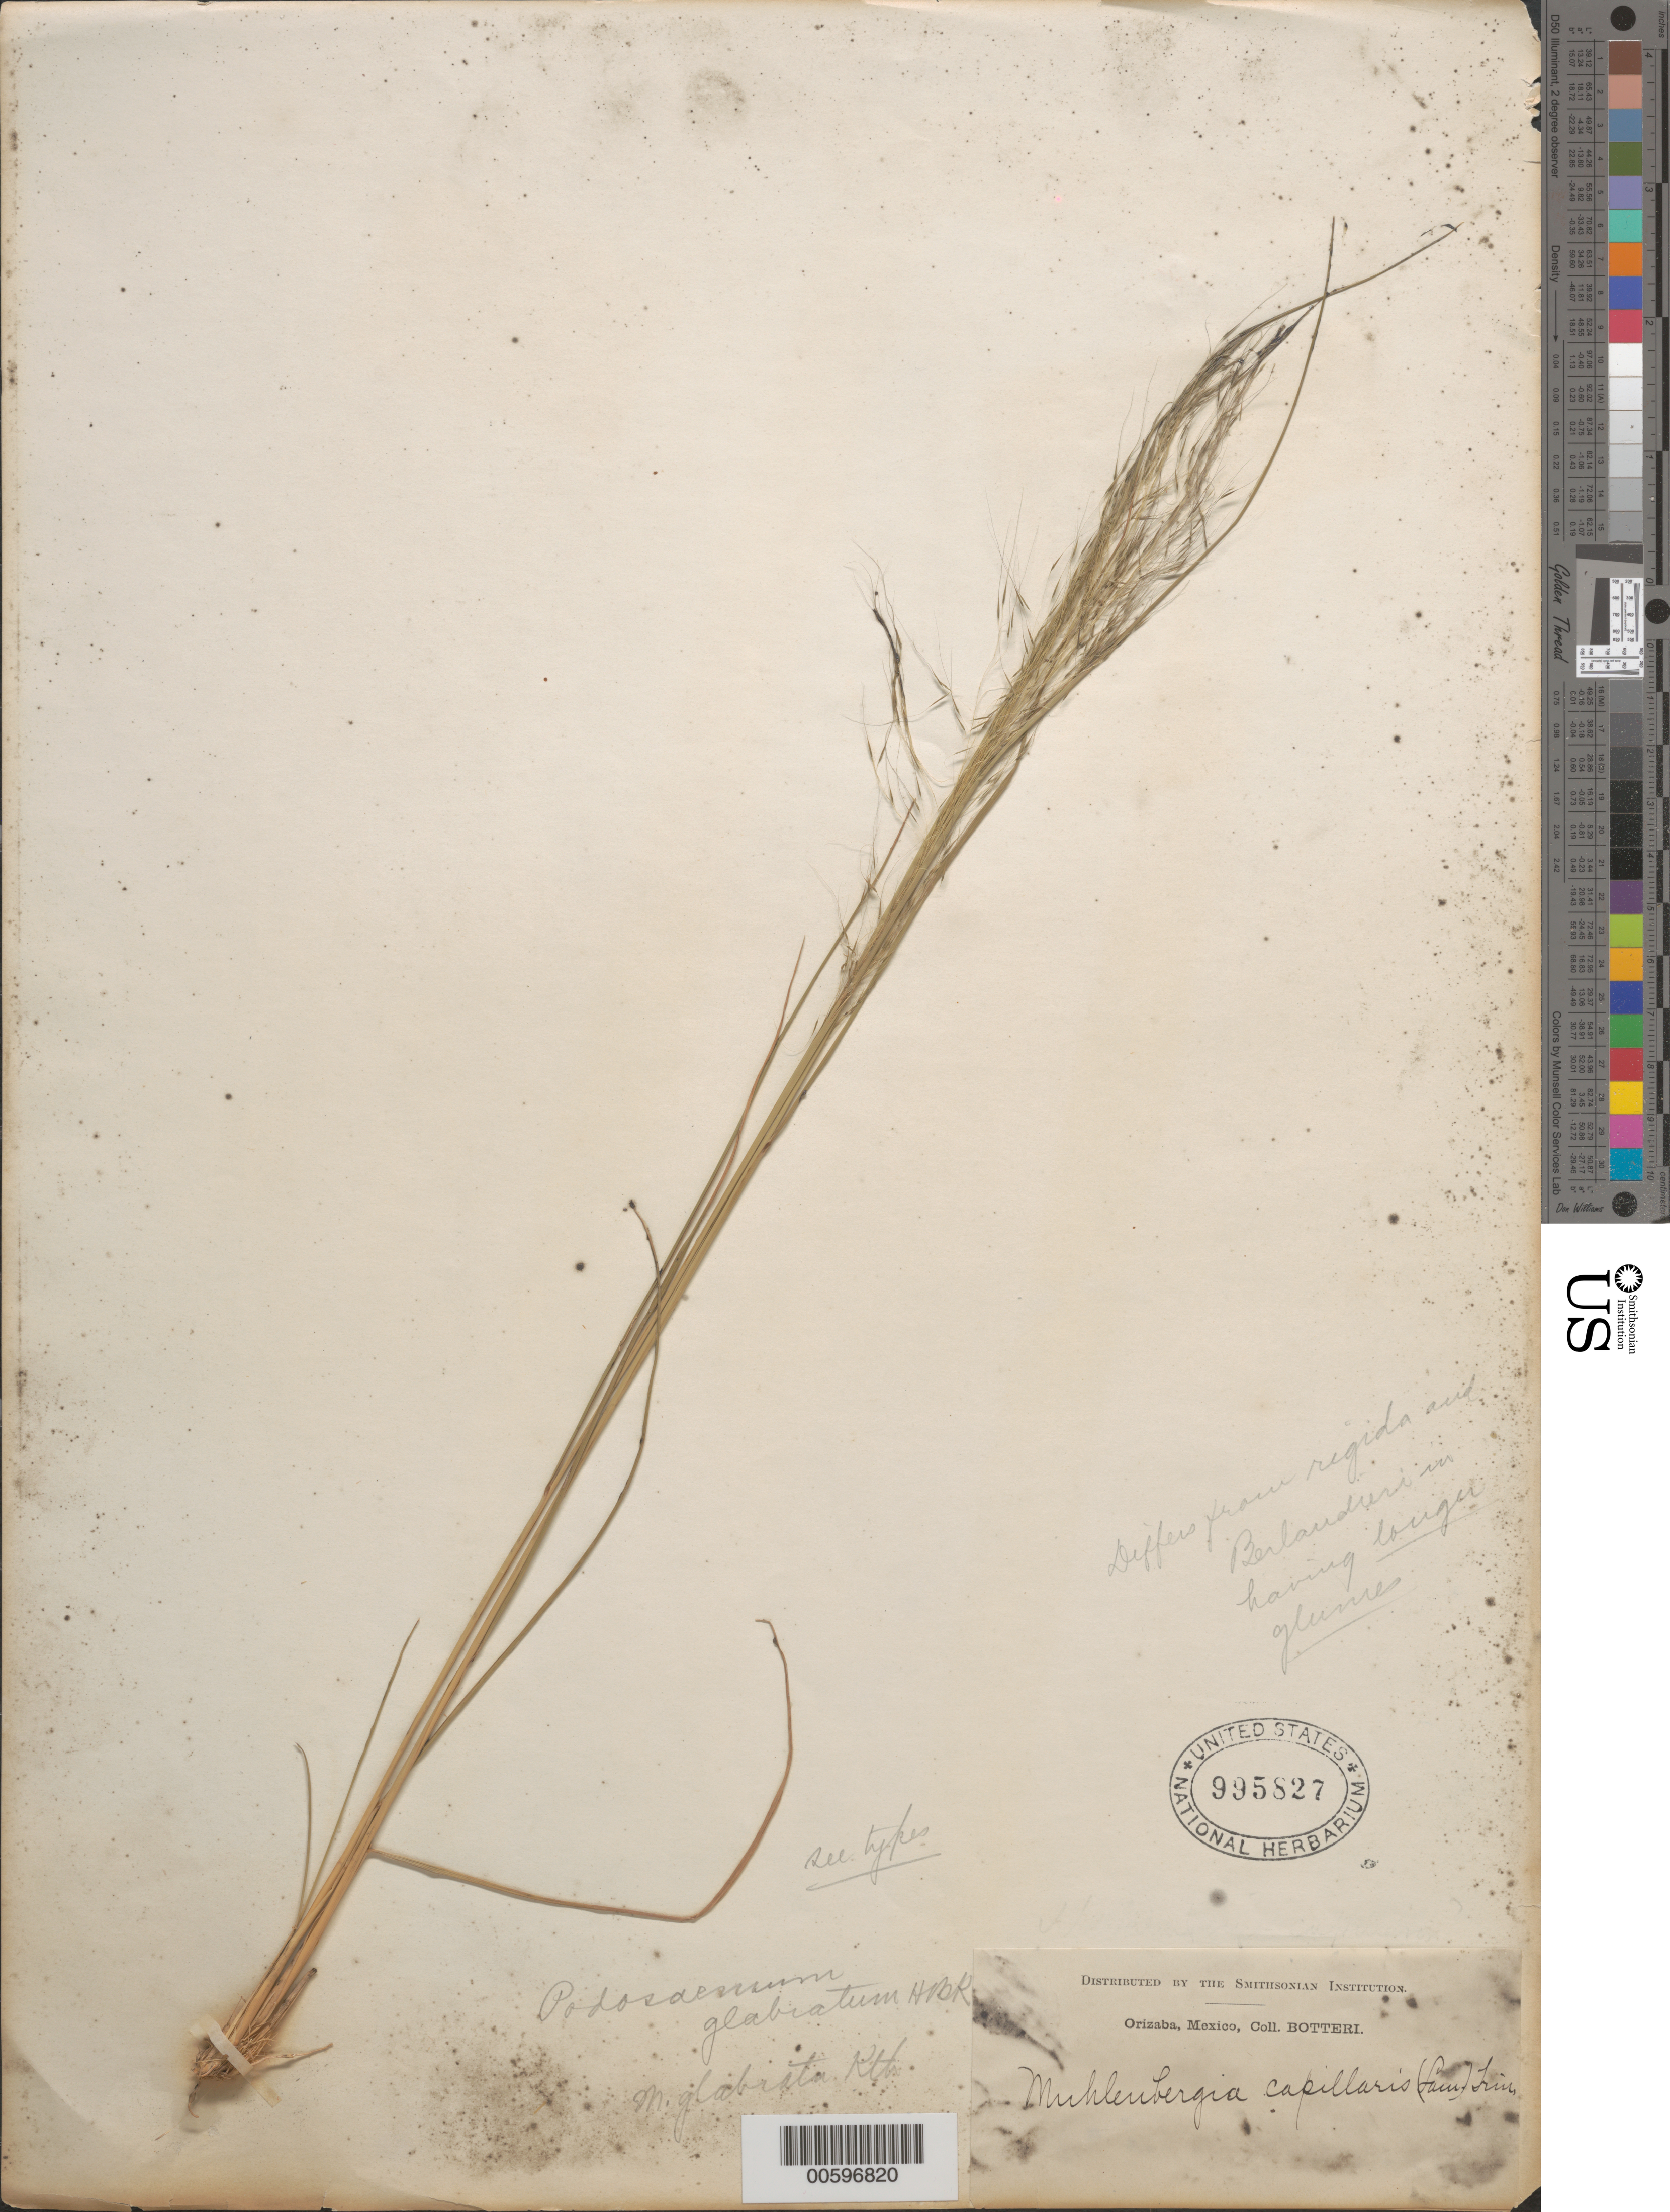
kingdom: Plantae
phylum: Tracheophyta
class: Liliopsida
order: Poales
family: Poaceae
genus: Muhlenbergia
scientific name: Muhlenbergia capillaris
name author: (Lam.) Trin.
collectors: -. Botteri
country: Mexico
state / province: Veracruz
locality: Orizaba.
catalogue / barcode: US 995827